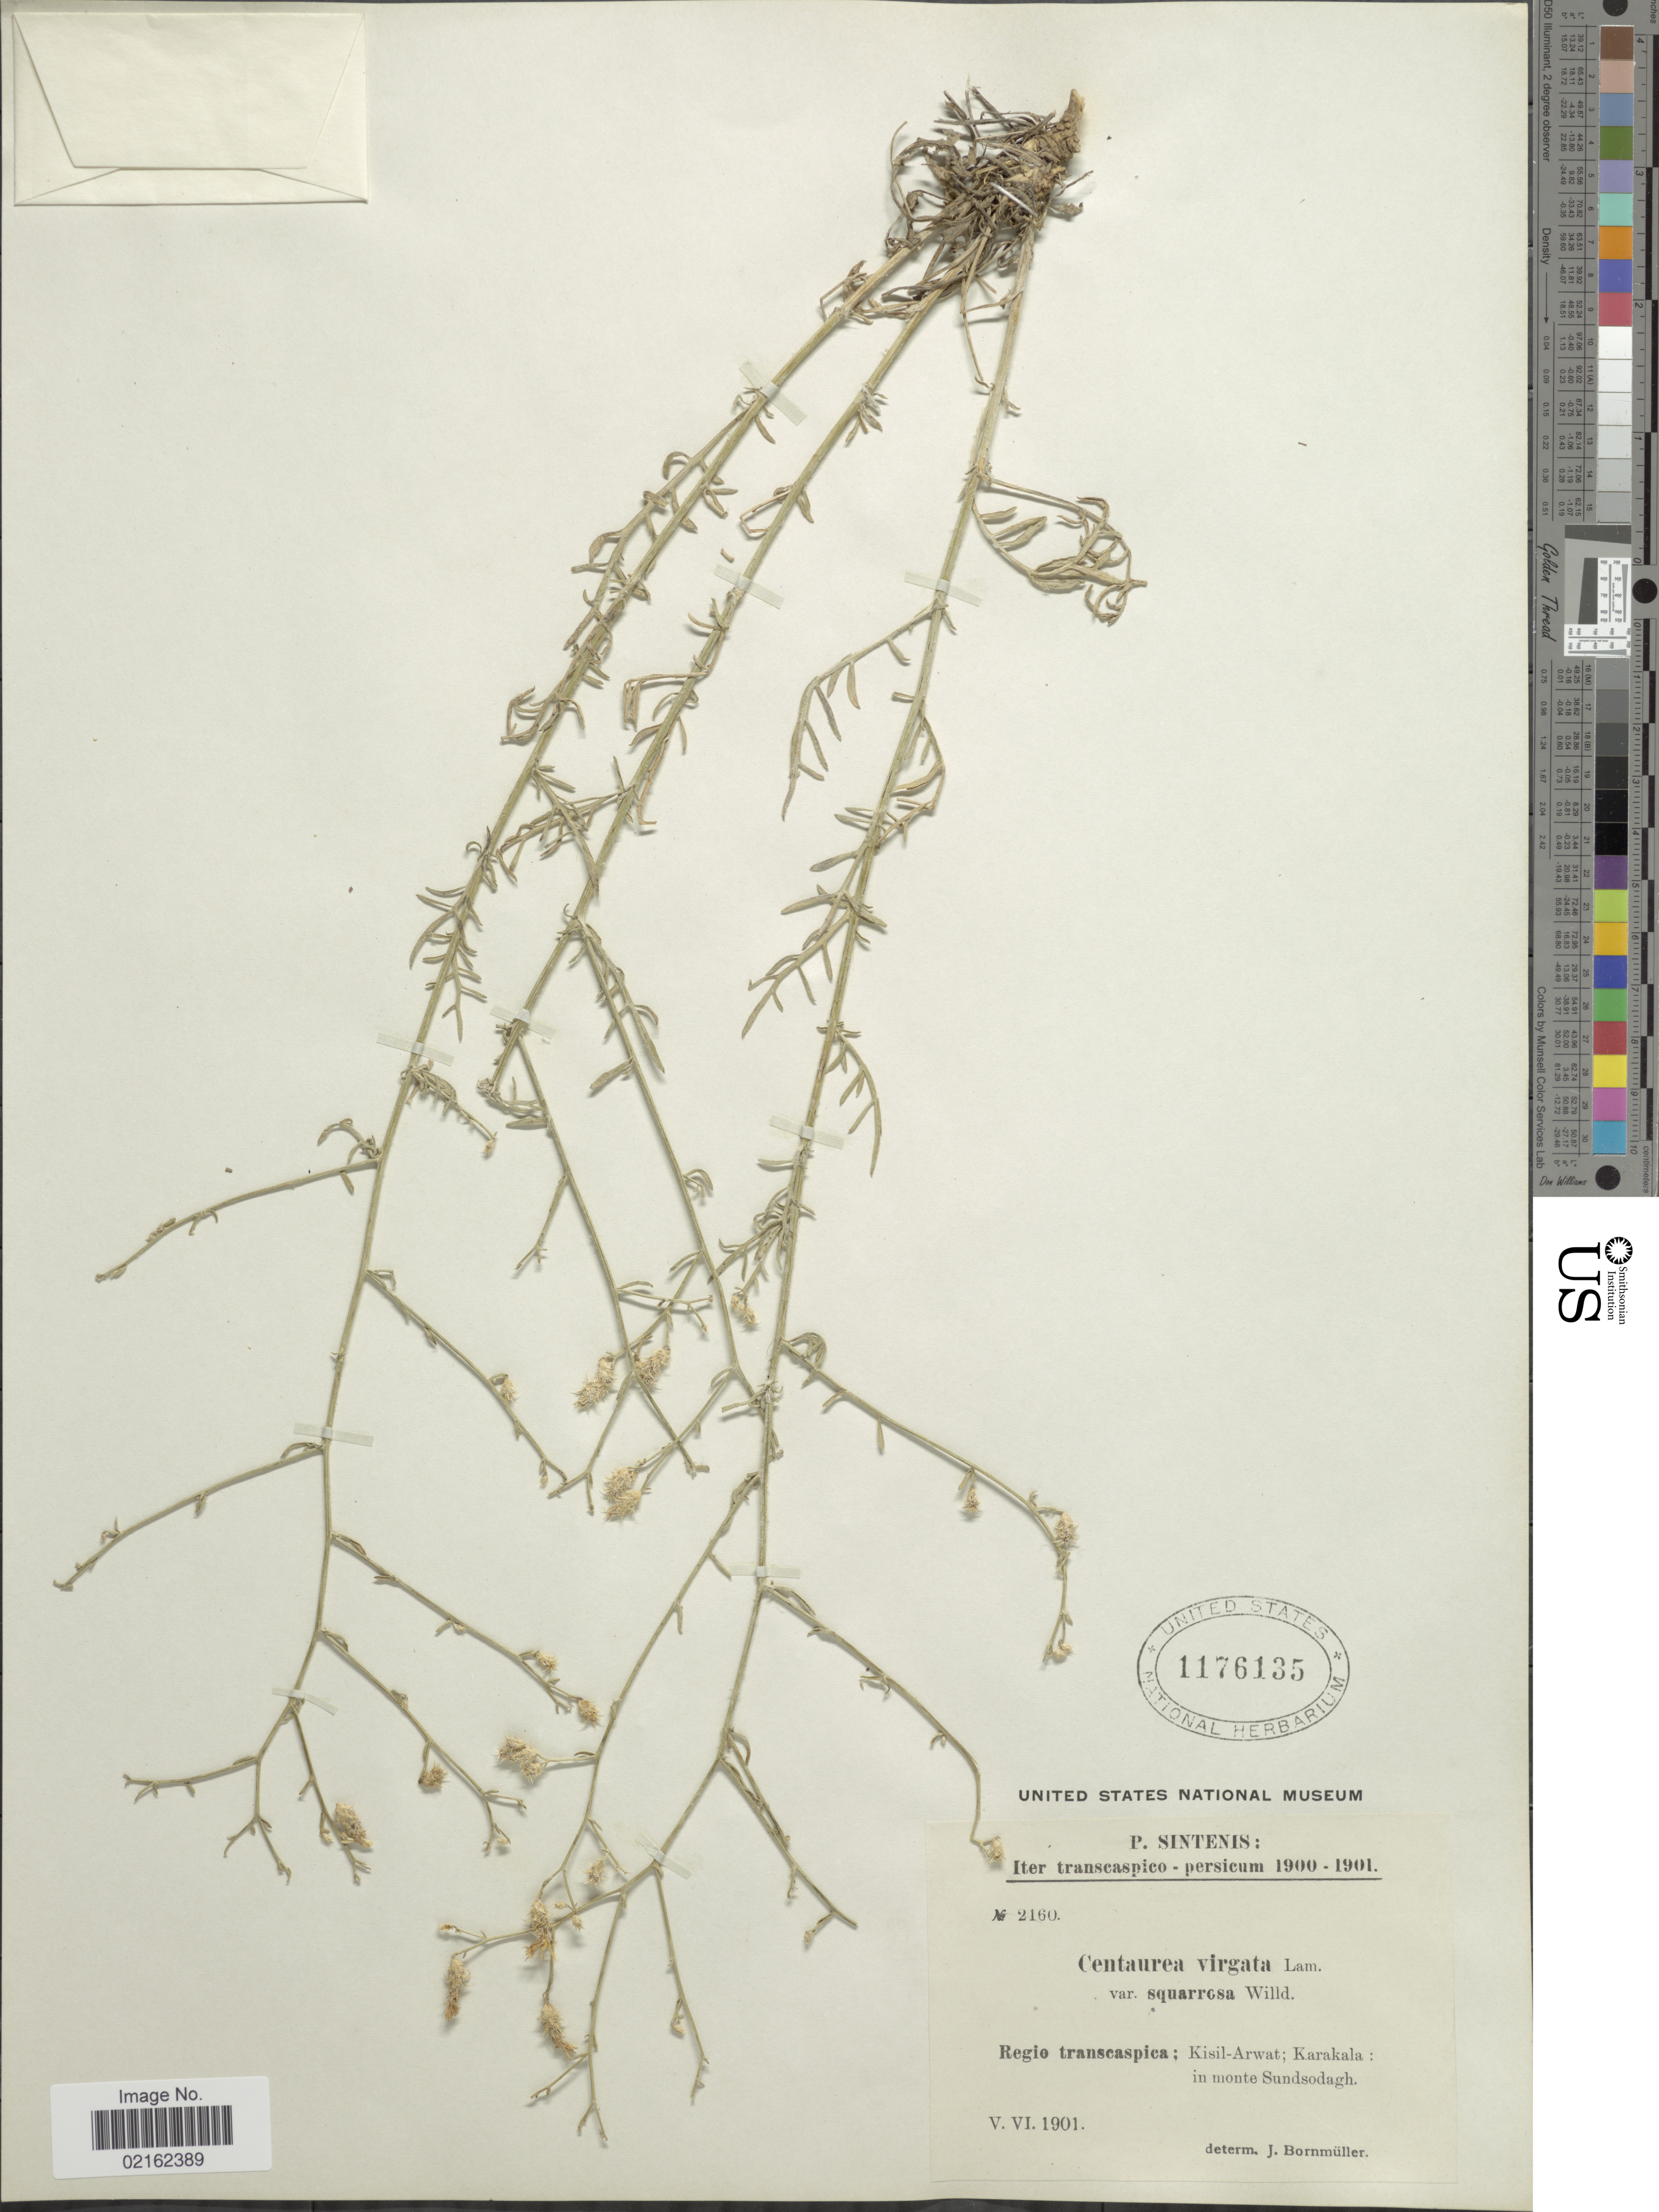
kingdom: Plantae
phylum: Tracheophyta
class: Magnoliopsida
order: Asterales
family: Asteraceae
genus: Centaurea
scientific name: Centaurea virgata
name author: Lam.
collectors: P. Sintenis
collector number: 2160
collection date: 1901-05/1901-06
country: Turkmenistan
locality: Transcaspico-persicum, Regio transcaspica, Kisil-Arwat, Karakala, in monte Sundsodagh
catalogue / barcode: US 1176135